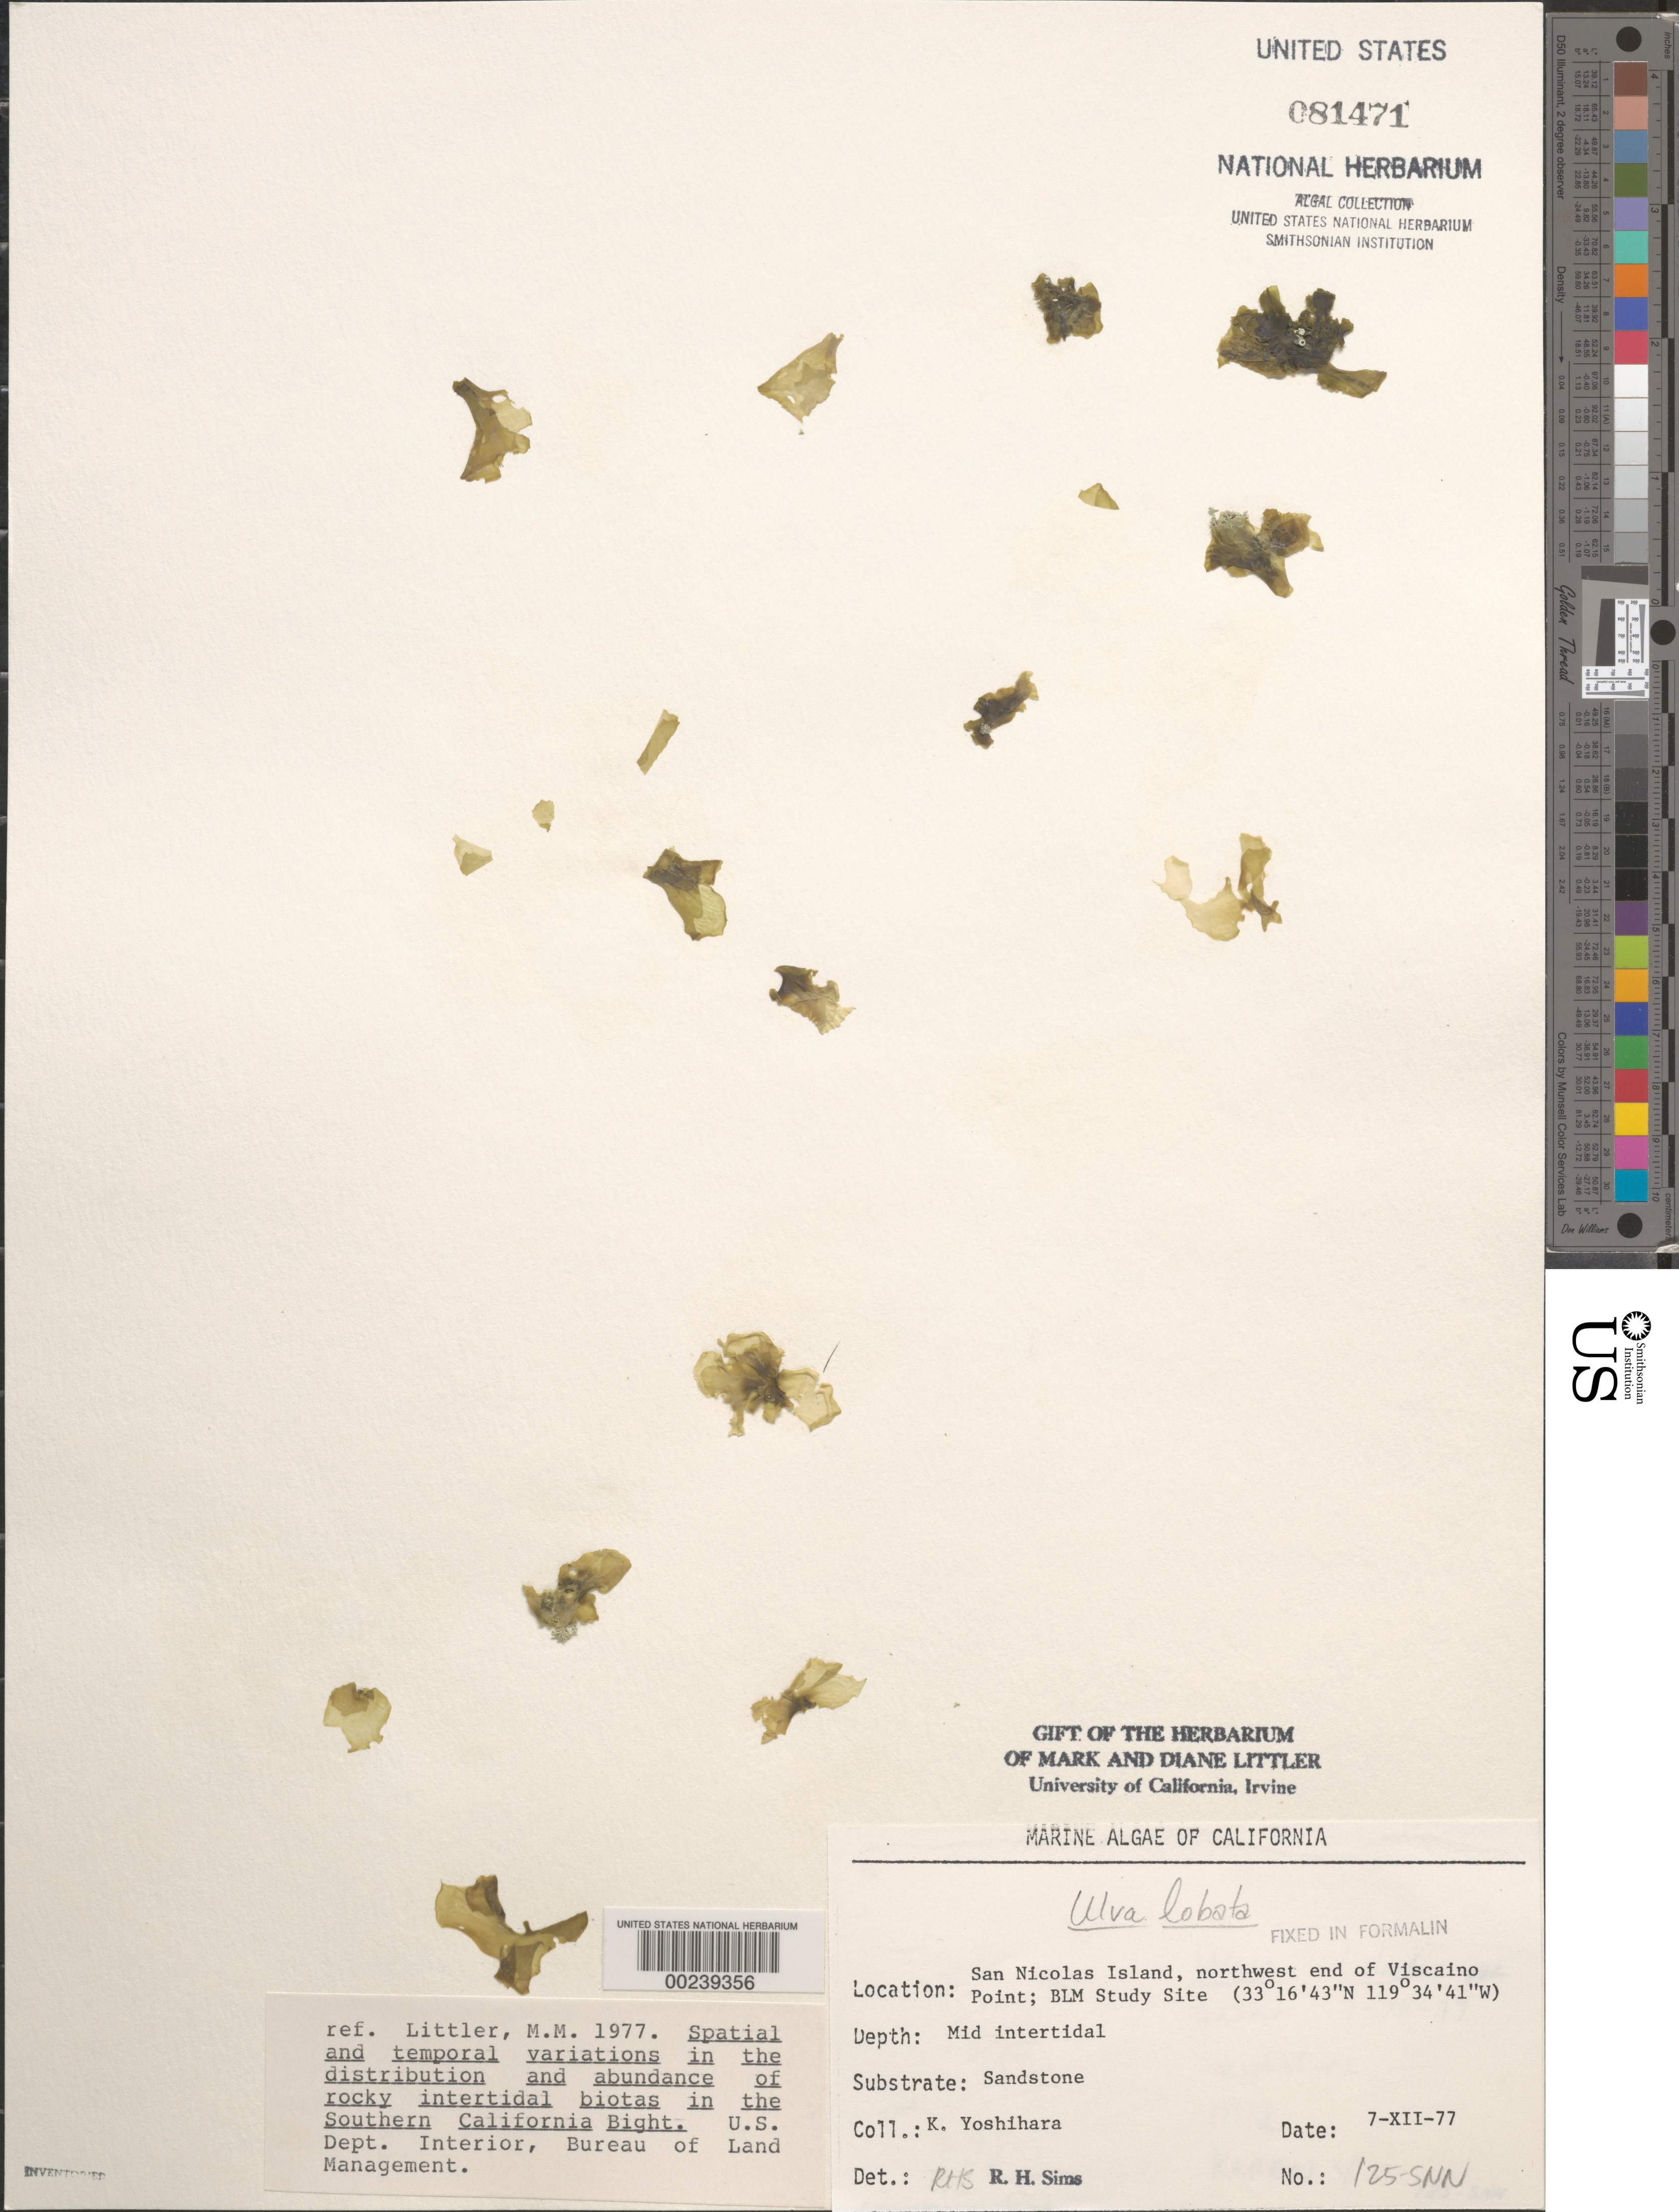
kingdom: Plantae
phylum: Chlorophyta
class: Ulvophyceae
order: Ulvales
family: Ulvaceae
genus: Ulva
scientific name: Ulva lactuca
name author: L.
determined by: Algae name updating Project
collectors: K. Yoshihara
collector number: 125-snn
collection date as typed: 07 Dec 1977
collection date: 1977-12-07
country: United States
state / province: California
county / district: Ventura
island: San Nicolas Island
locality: Northwest end of Vizcaino Point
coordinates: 33 16'43"N, 119 16'41"W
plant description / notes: BLM-SOCALBIGHT Rocky Intertidal Survey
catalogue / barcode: US 81471